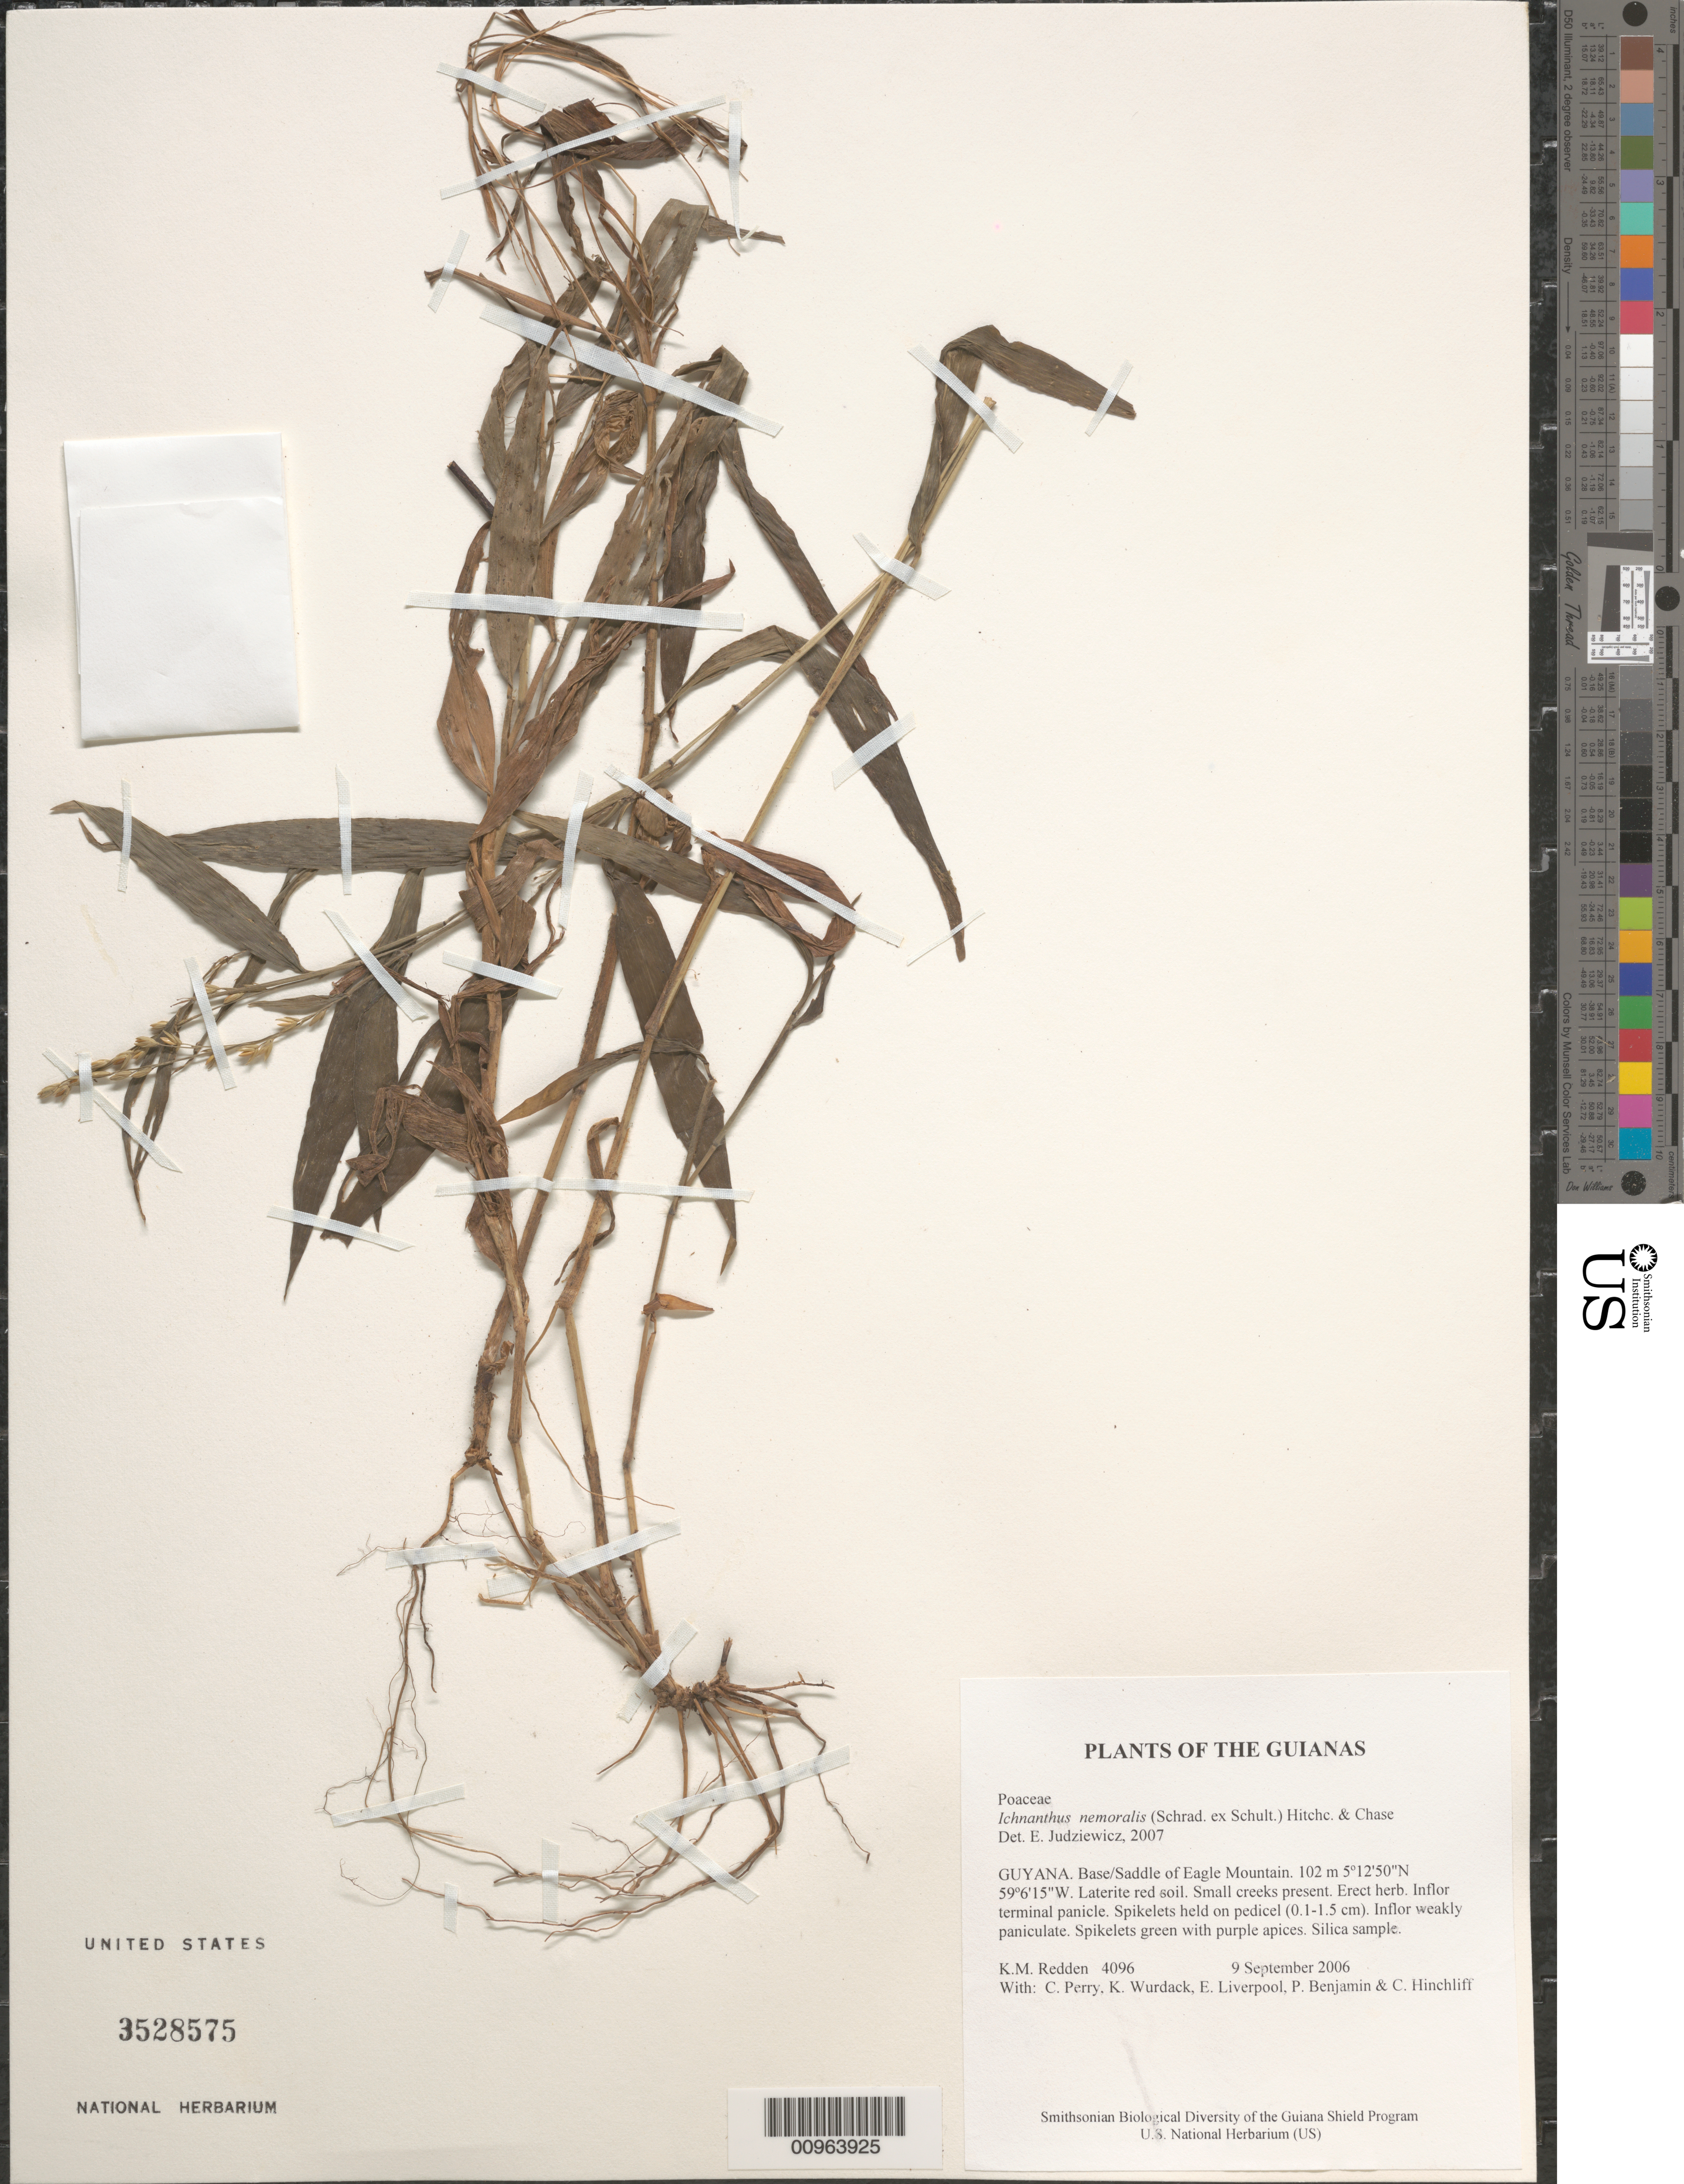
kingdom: Plantae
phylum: Tracheophyta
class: Liliopsida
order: Poales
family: Poaceae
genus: Ichnanthus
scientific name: Ichnanthus nemoralis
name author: (Schrad.) Hitchc. & Chase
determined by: Judziewicz, E. J.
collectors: K. M. Redden, C. Perry, K. Wurdack, E. Liverpool, P. Benjamin & C. E. Hinchliff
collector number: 4096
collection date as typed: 9 September 2006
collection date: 2006-09-09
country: Guyana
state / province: Potaro-Siparuni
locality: Base/Saddle of Eagle Mountain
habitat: Laterite red soil. Small creeks present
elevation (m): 102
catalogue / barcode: US 3528575